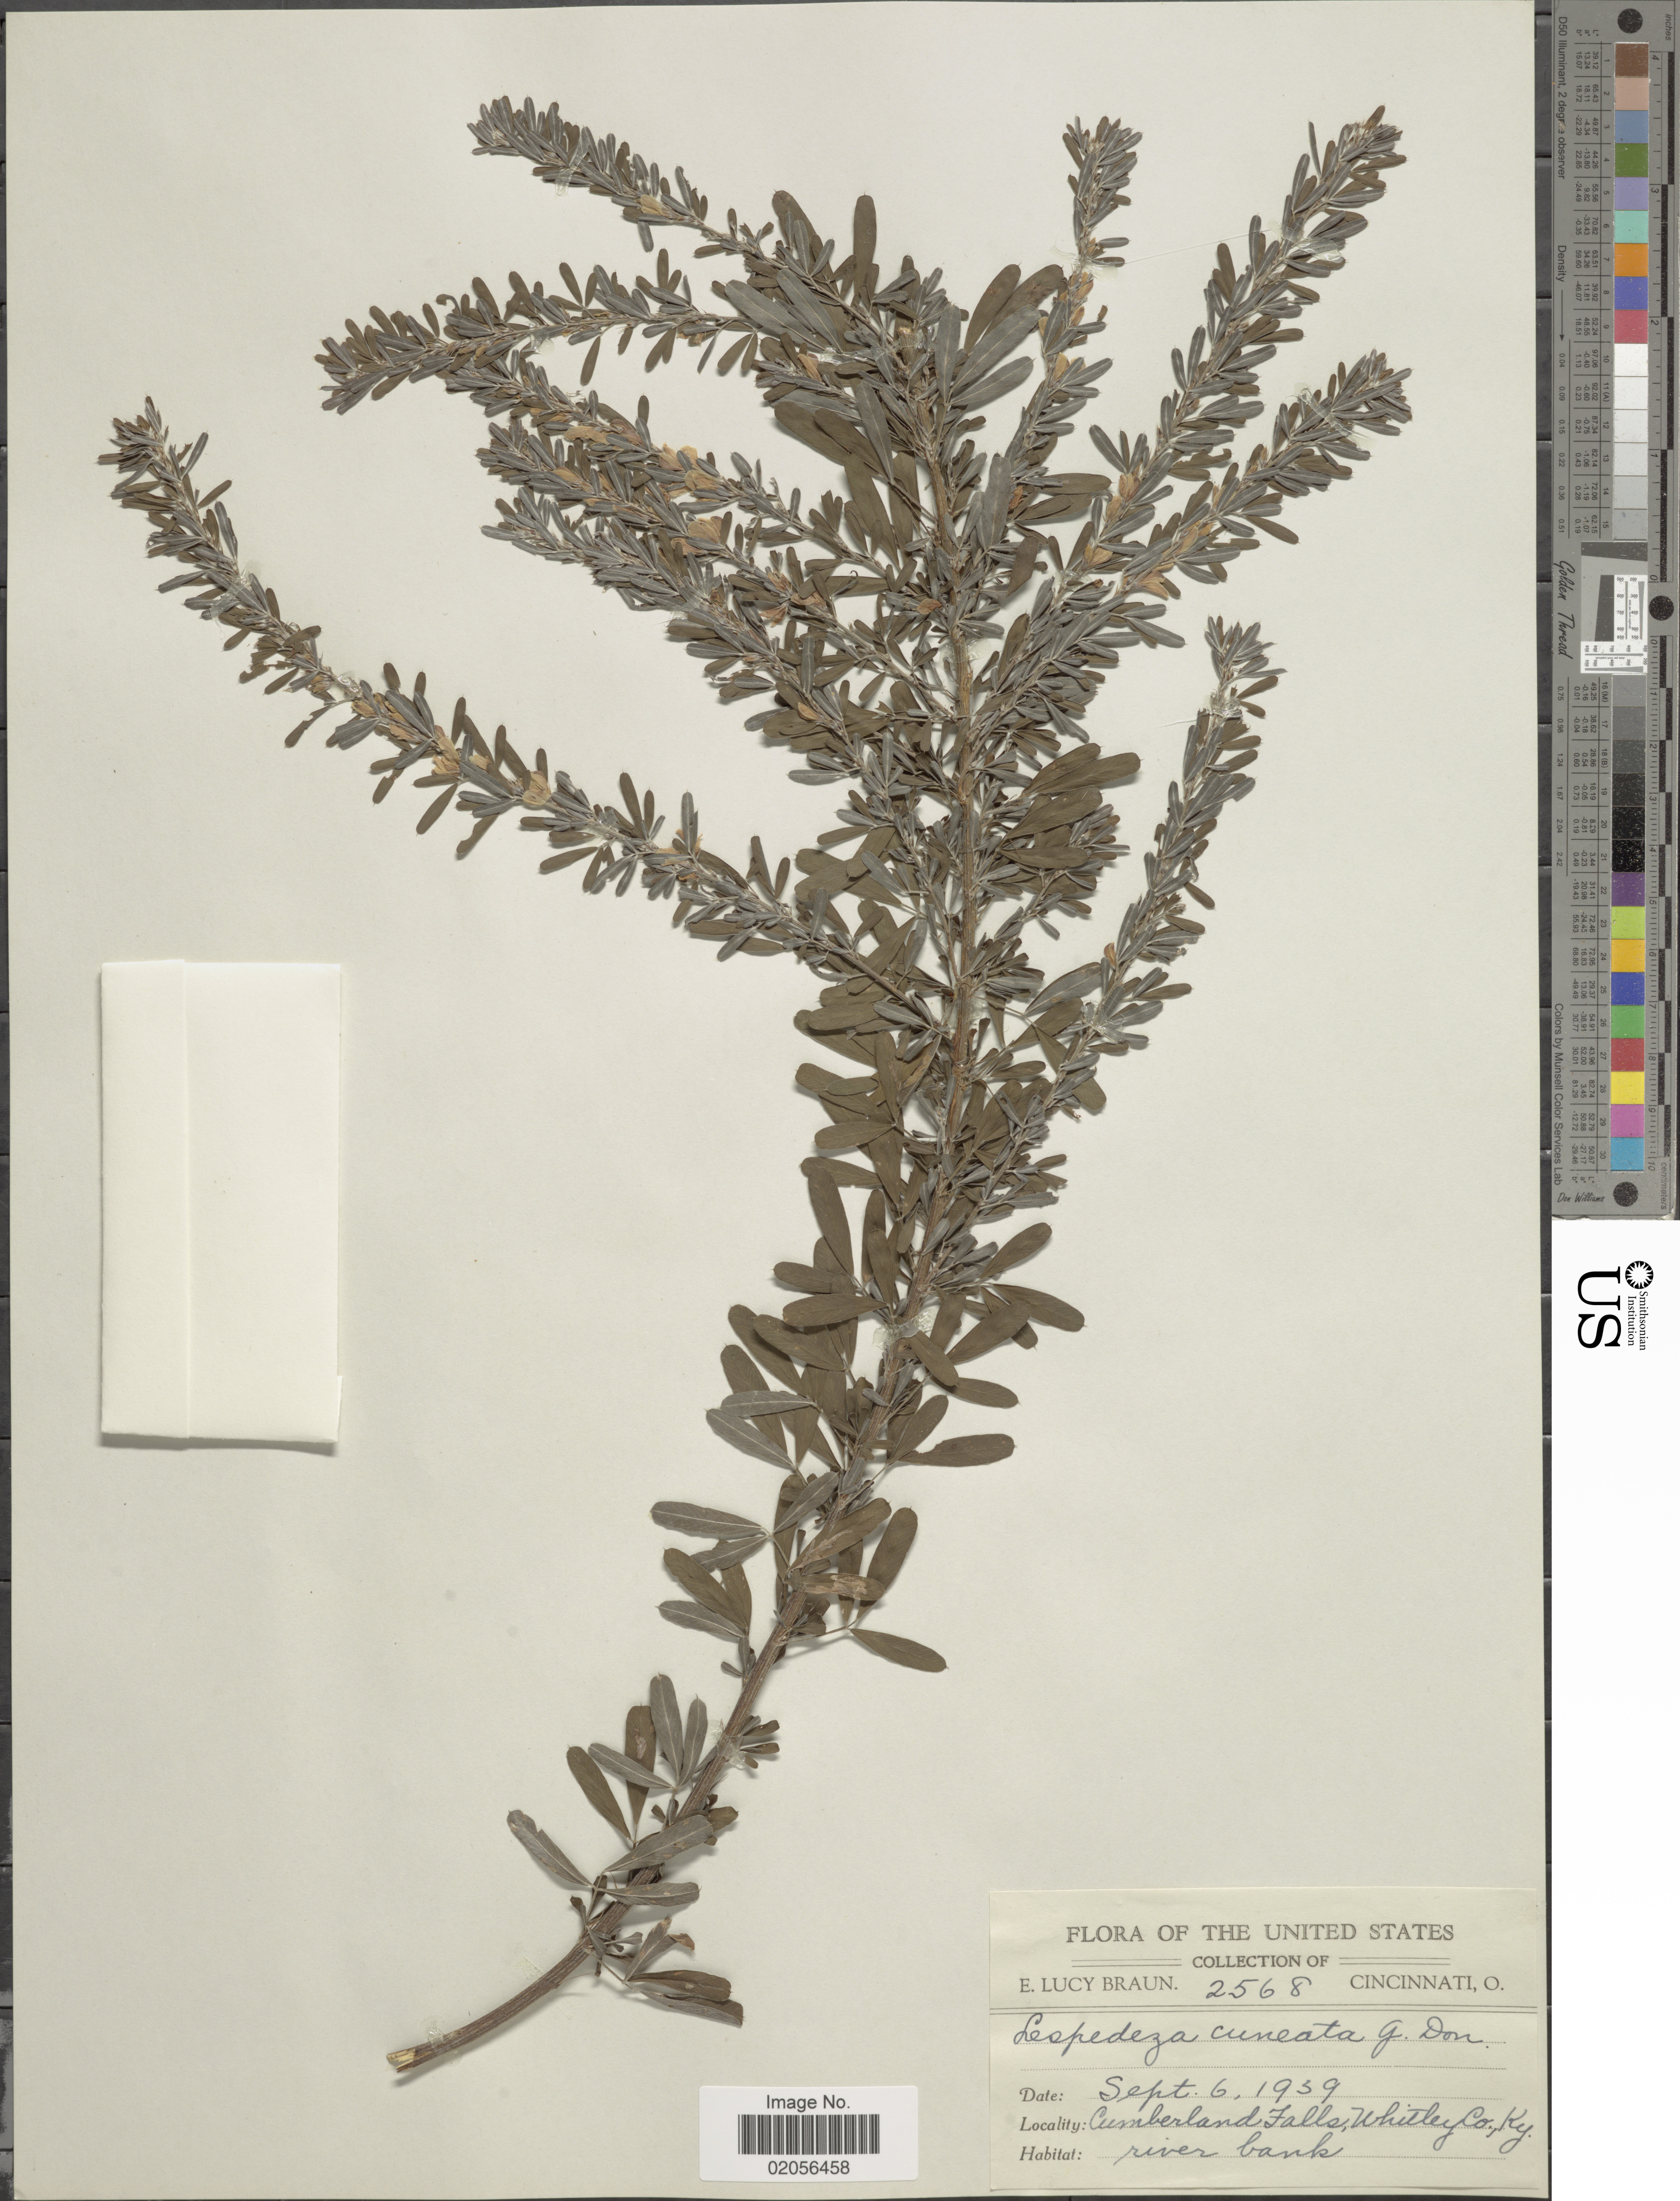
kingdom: Plantae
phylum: Tracheophyta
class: Magnoliopsida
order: Fabales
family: Fabaceae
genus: Lespedeza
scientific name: Lespedeza cuneata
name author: (Dum. Cours.) G. Don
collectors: E. L. Braun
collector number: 2568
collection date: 1939-09-06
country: United States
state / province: Kentucky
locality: Cumberland Falls, Whitley Co., river bank